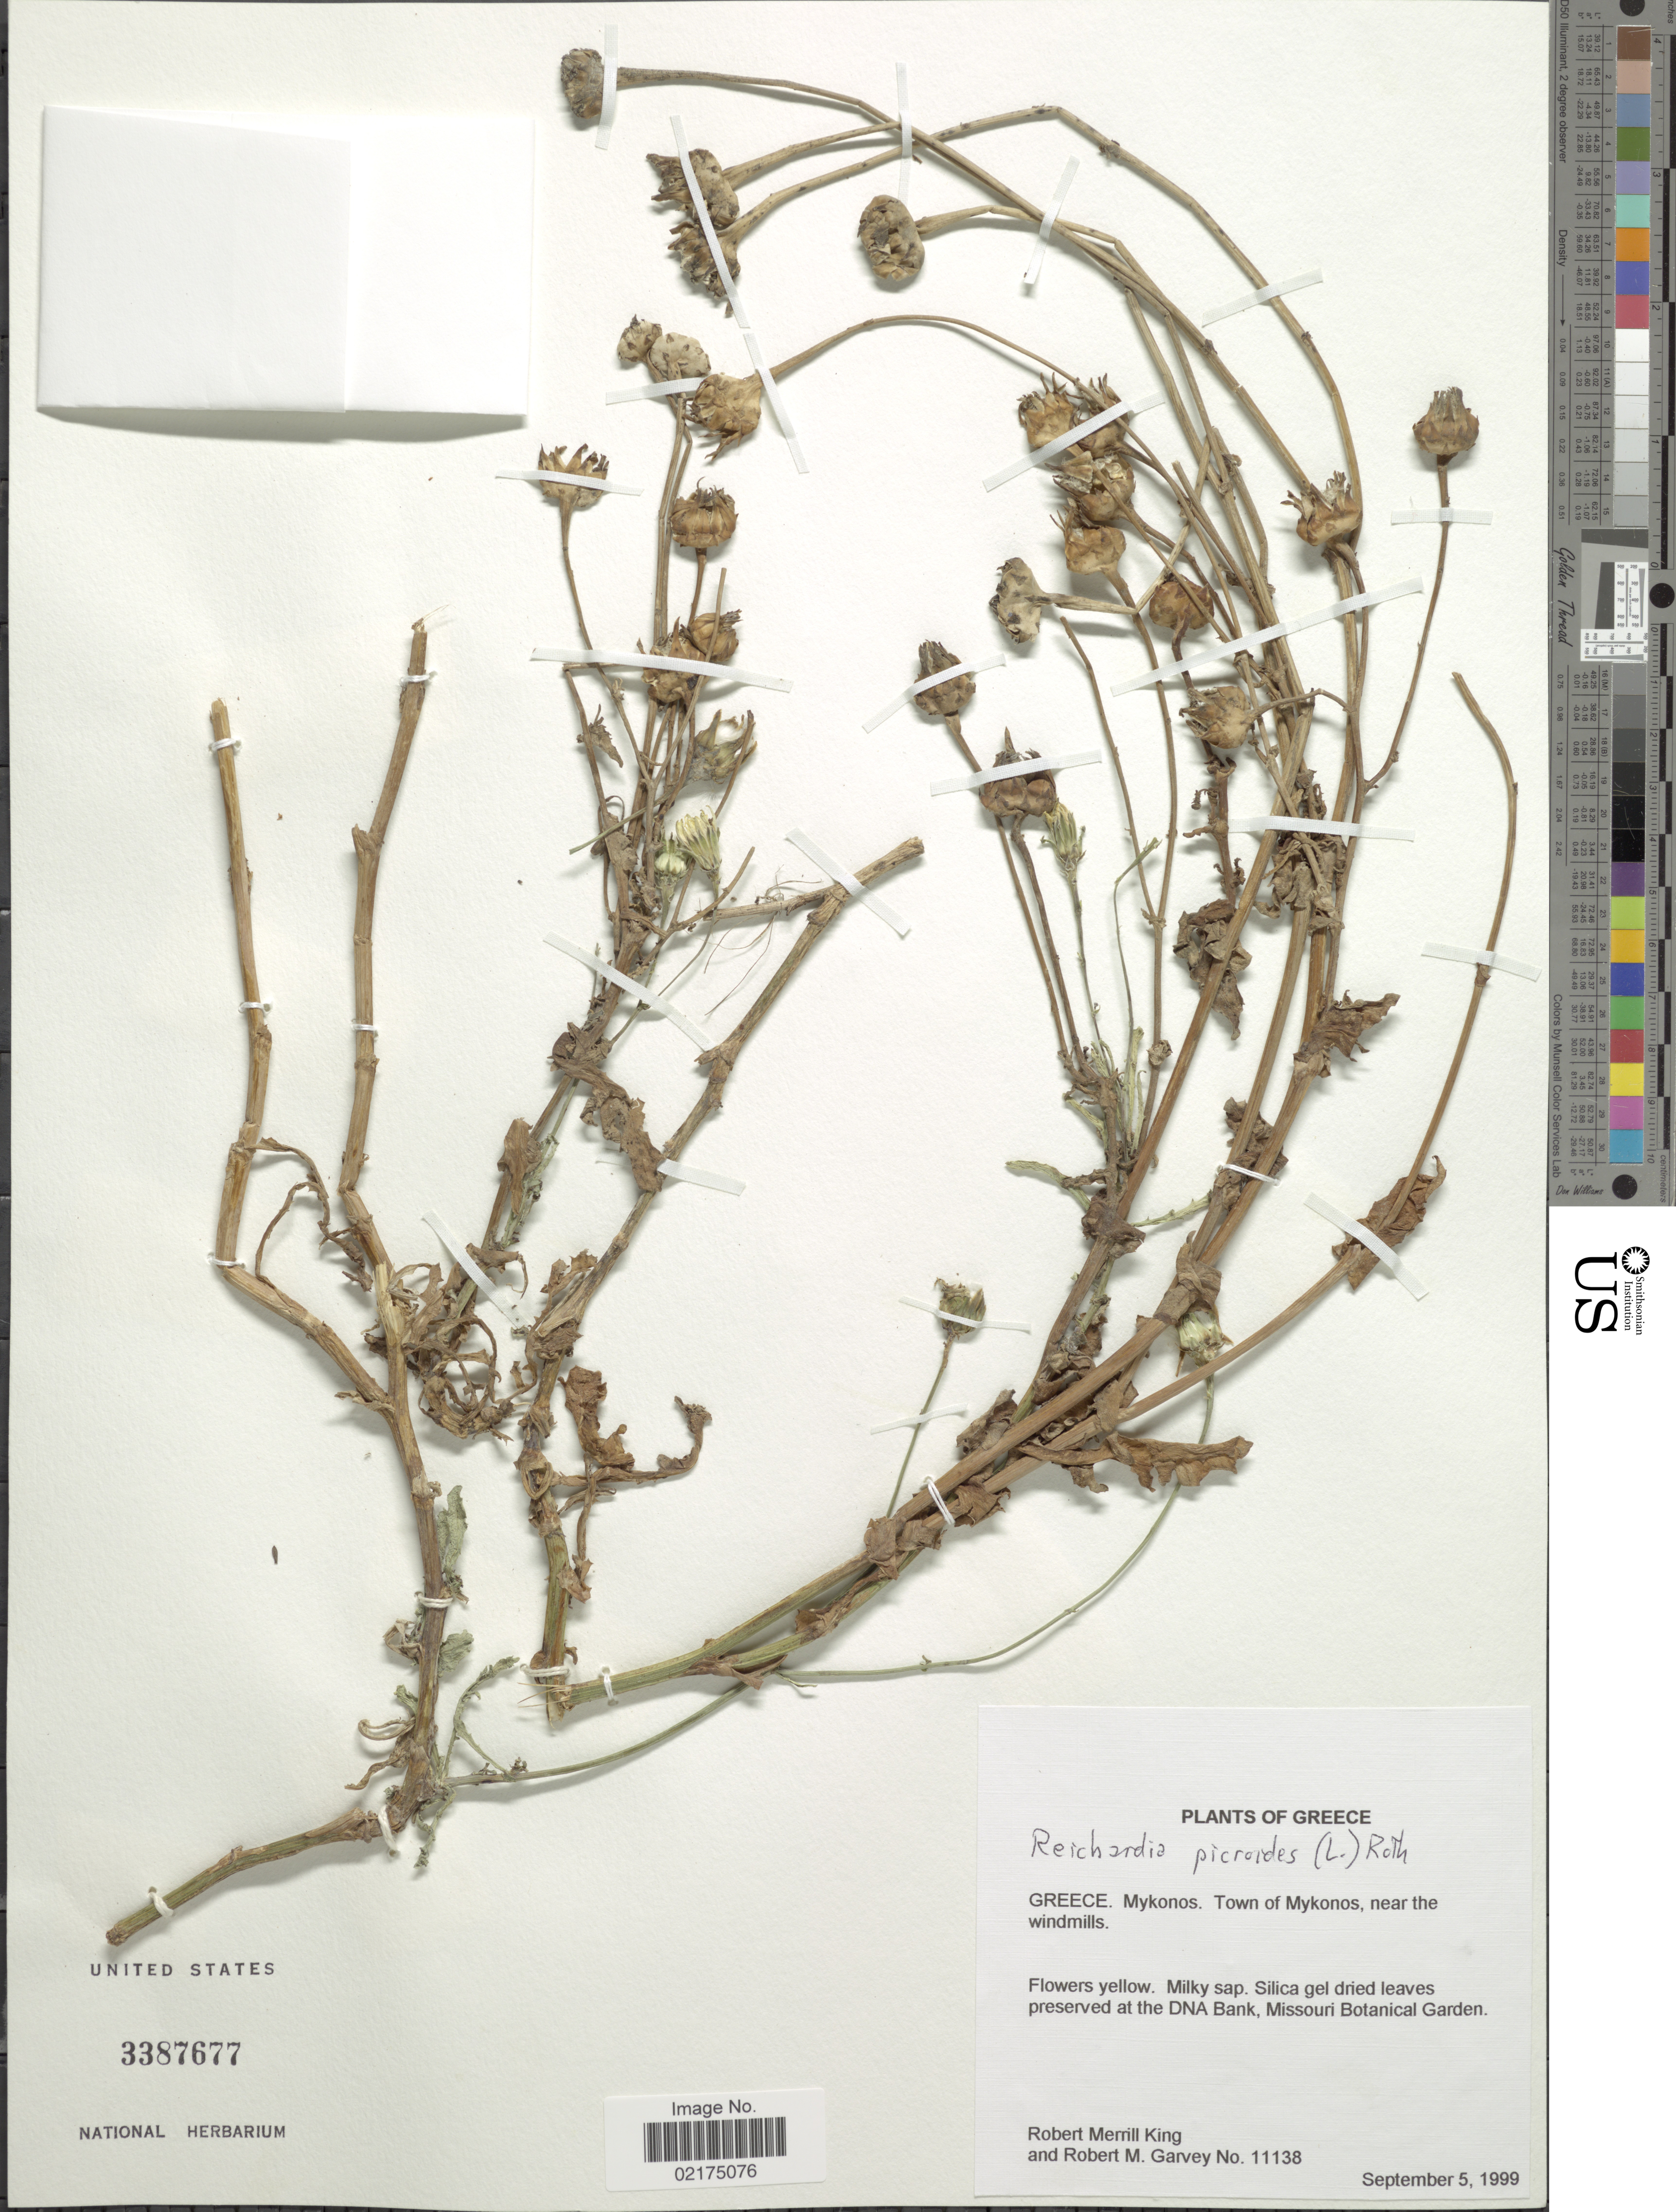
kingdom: Plantae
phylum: Tracheophyta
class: Magnoliopsida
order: Asterales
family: Asteraceae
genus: Reichardia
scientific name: Reichardia picroides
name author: (L.) Roth.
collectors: R. M. King & R. Garvey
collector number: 11138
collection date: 1999-09-05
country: Greece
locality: Mykonos. Town of Mykonos, near the windmills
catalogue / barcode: US 3387677